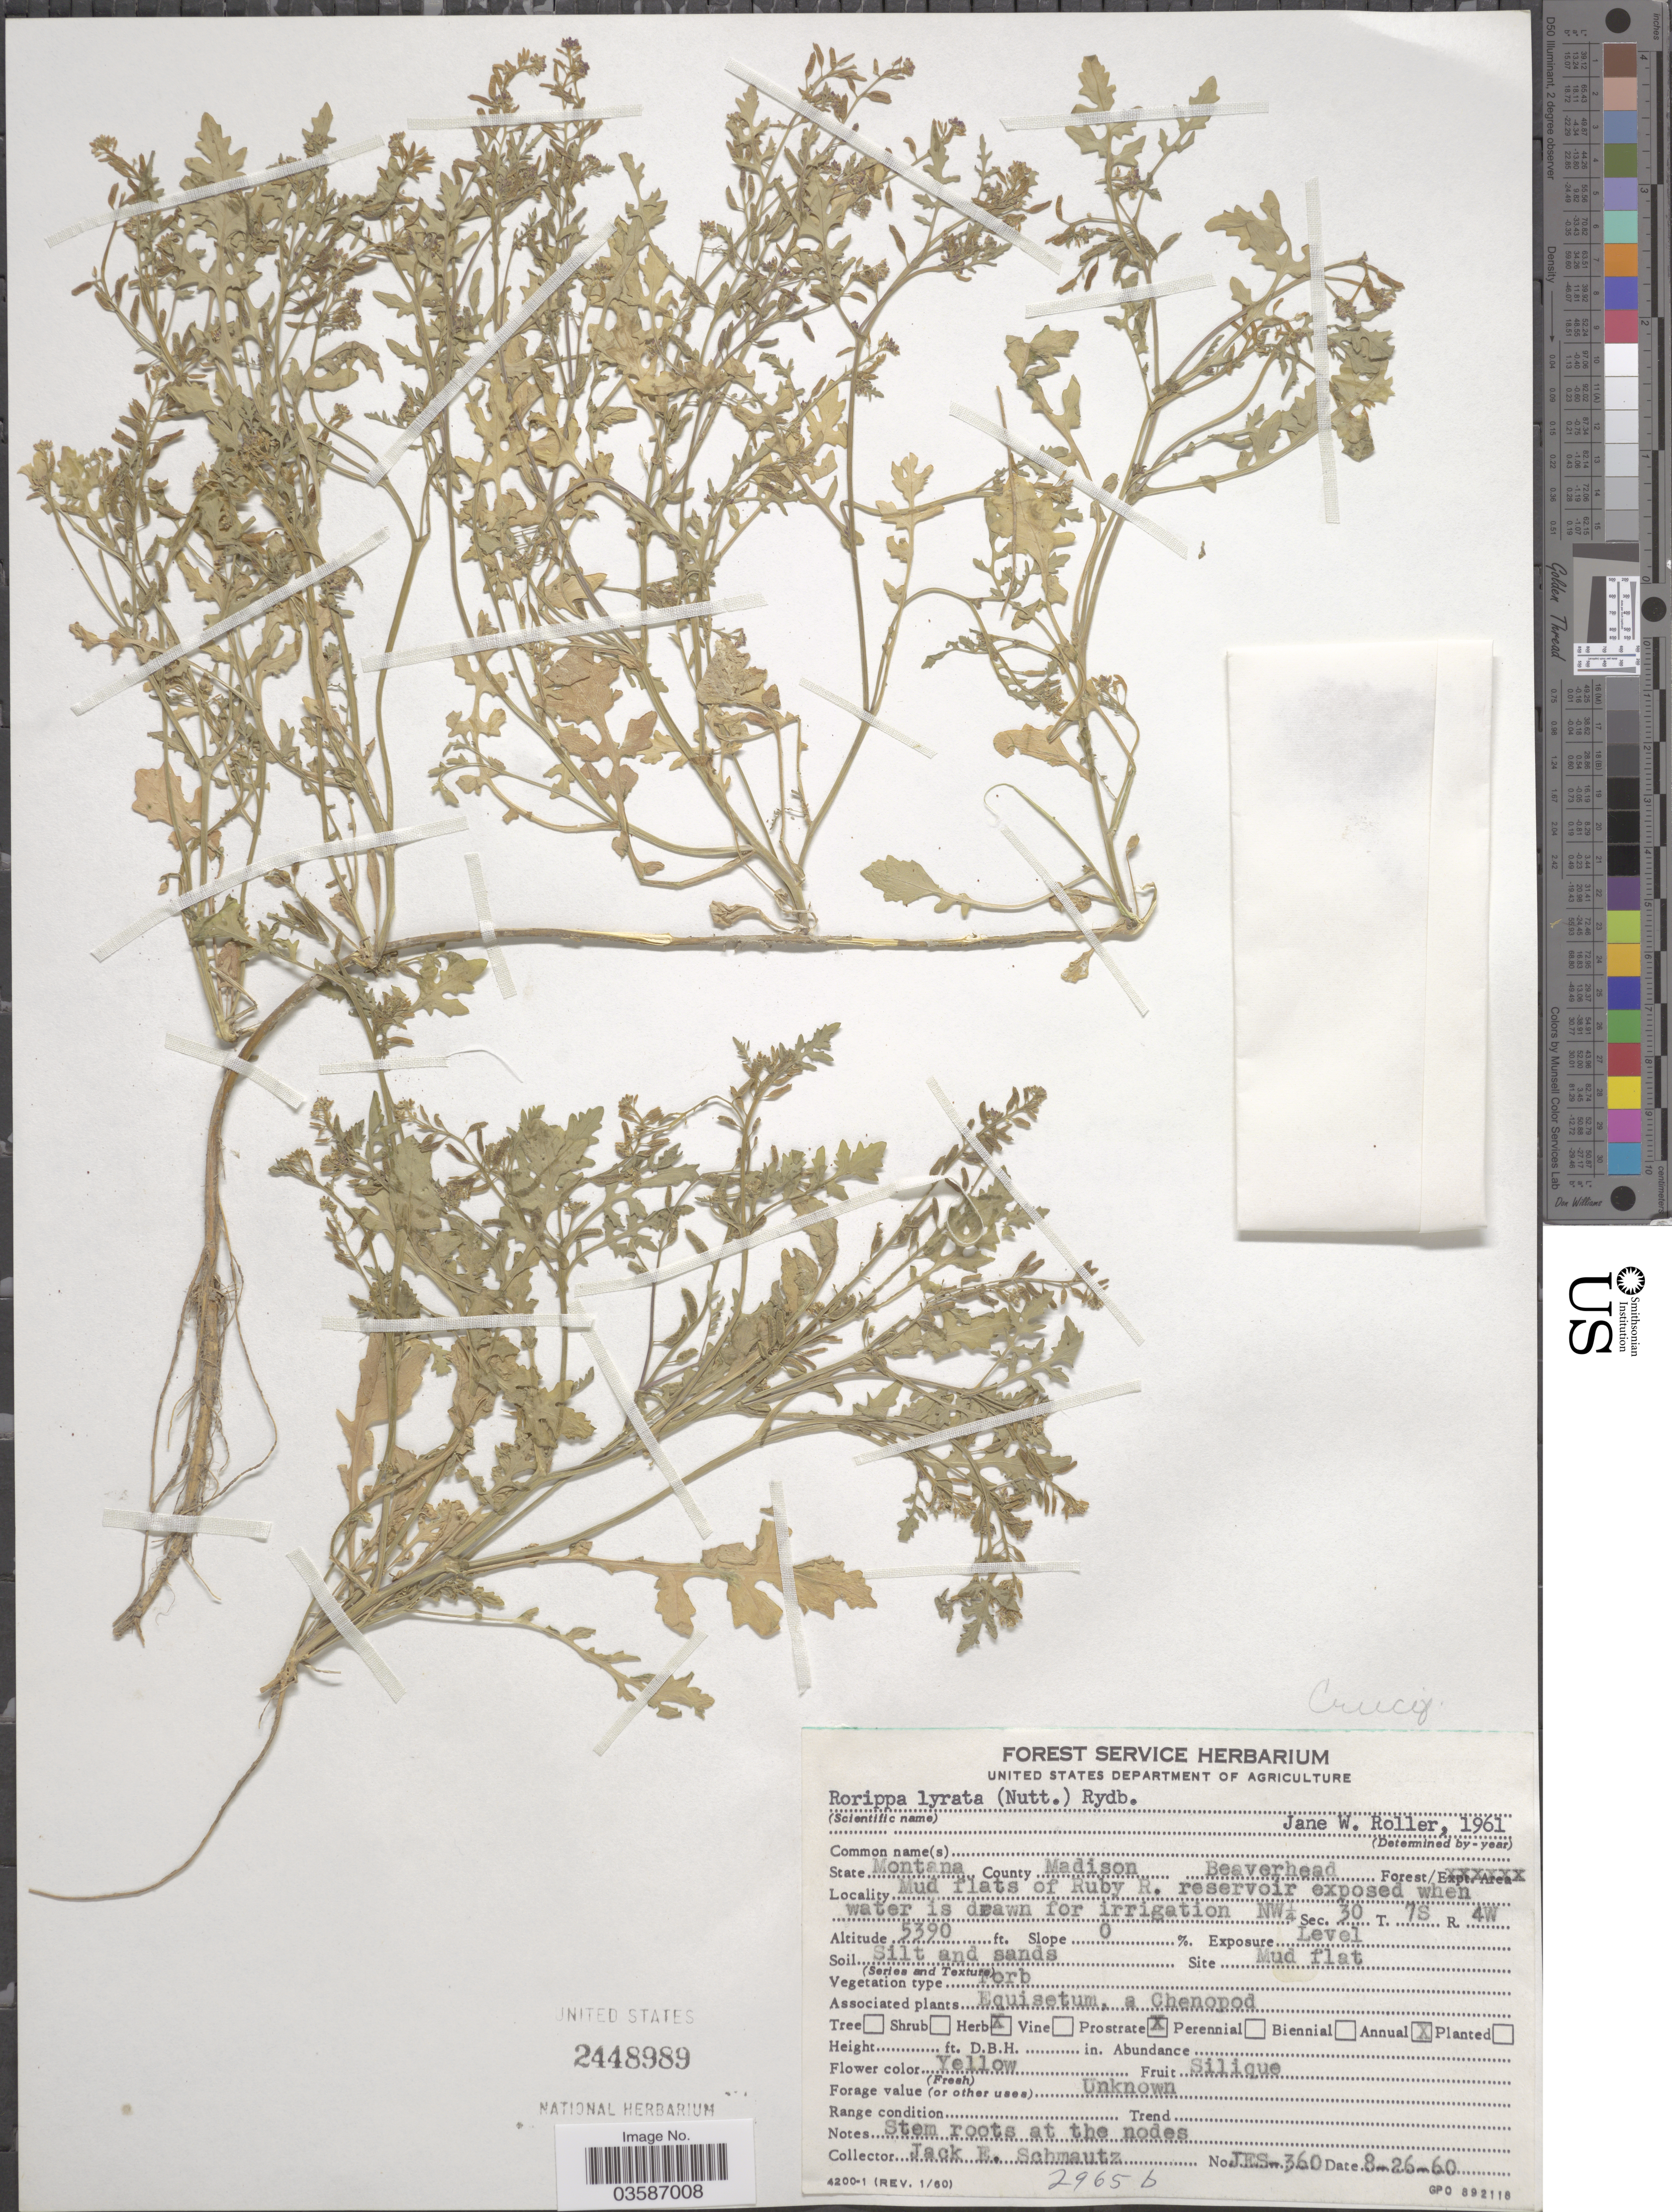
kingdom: Plantae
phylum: Tracheophyta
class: Magnoliopsida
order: Brassicales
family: Brassicaceae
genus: Rorippa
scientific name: Rorippa curvisiliqua var. lyrata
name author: (Nutt.) C.L. Hitchc.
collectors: J. Schmautz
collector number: JES-360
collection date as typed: Transcribed d/m/y: 26/8/60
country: United States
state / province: Montana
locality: County Madison. Beaverhead Forest. Mud flats of Ruby R. reservoir exposed when water is drawn for irrigation NW¼ Sec. 30 T. 7S R. 4W.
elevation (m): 1643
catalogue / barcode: US 2448989